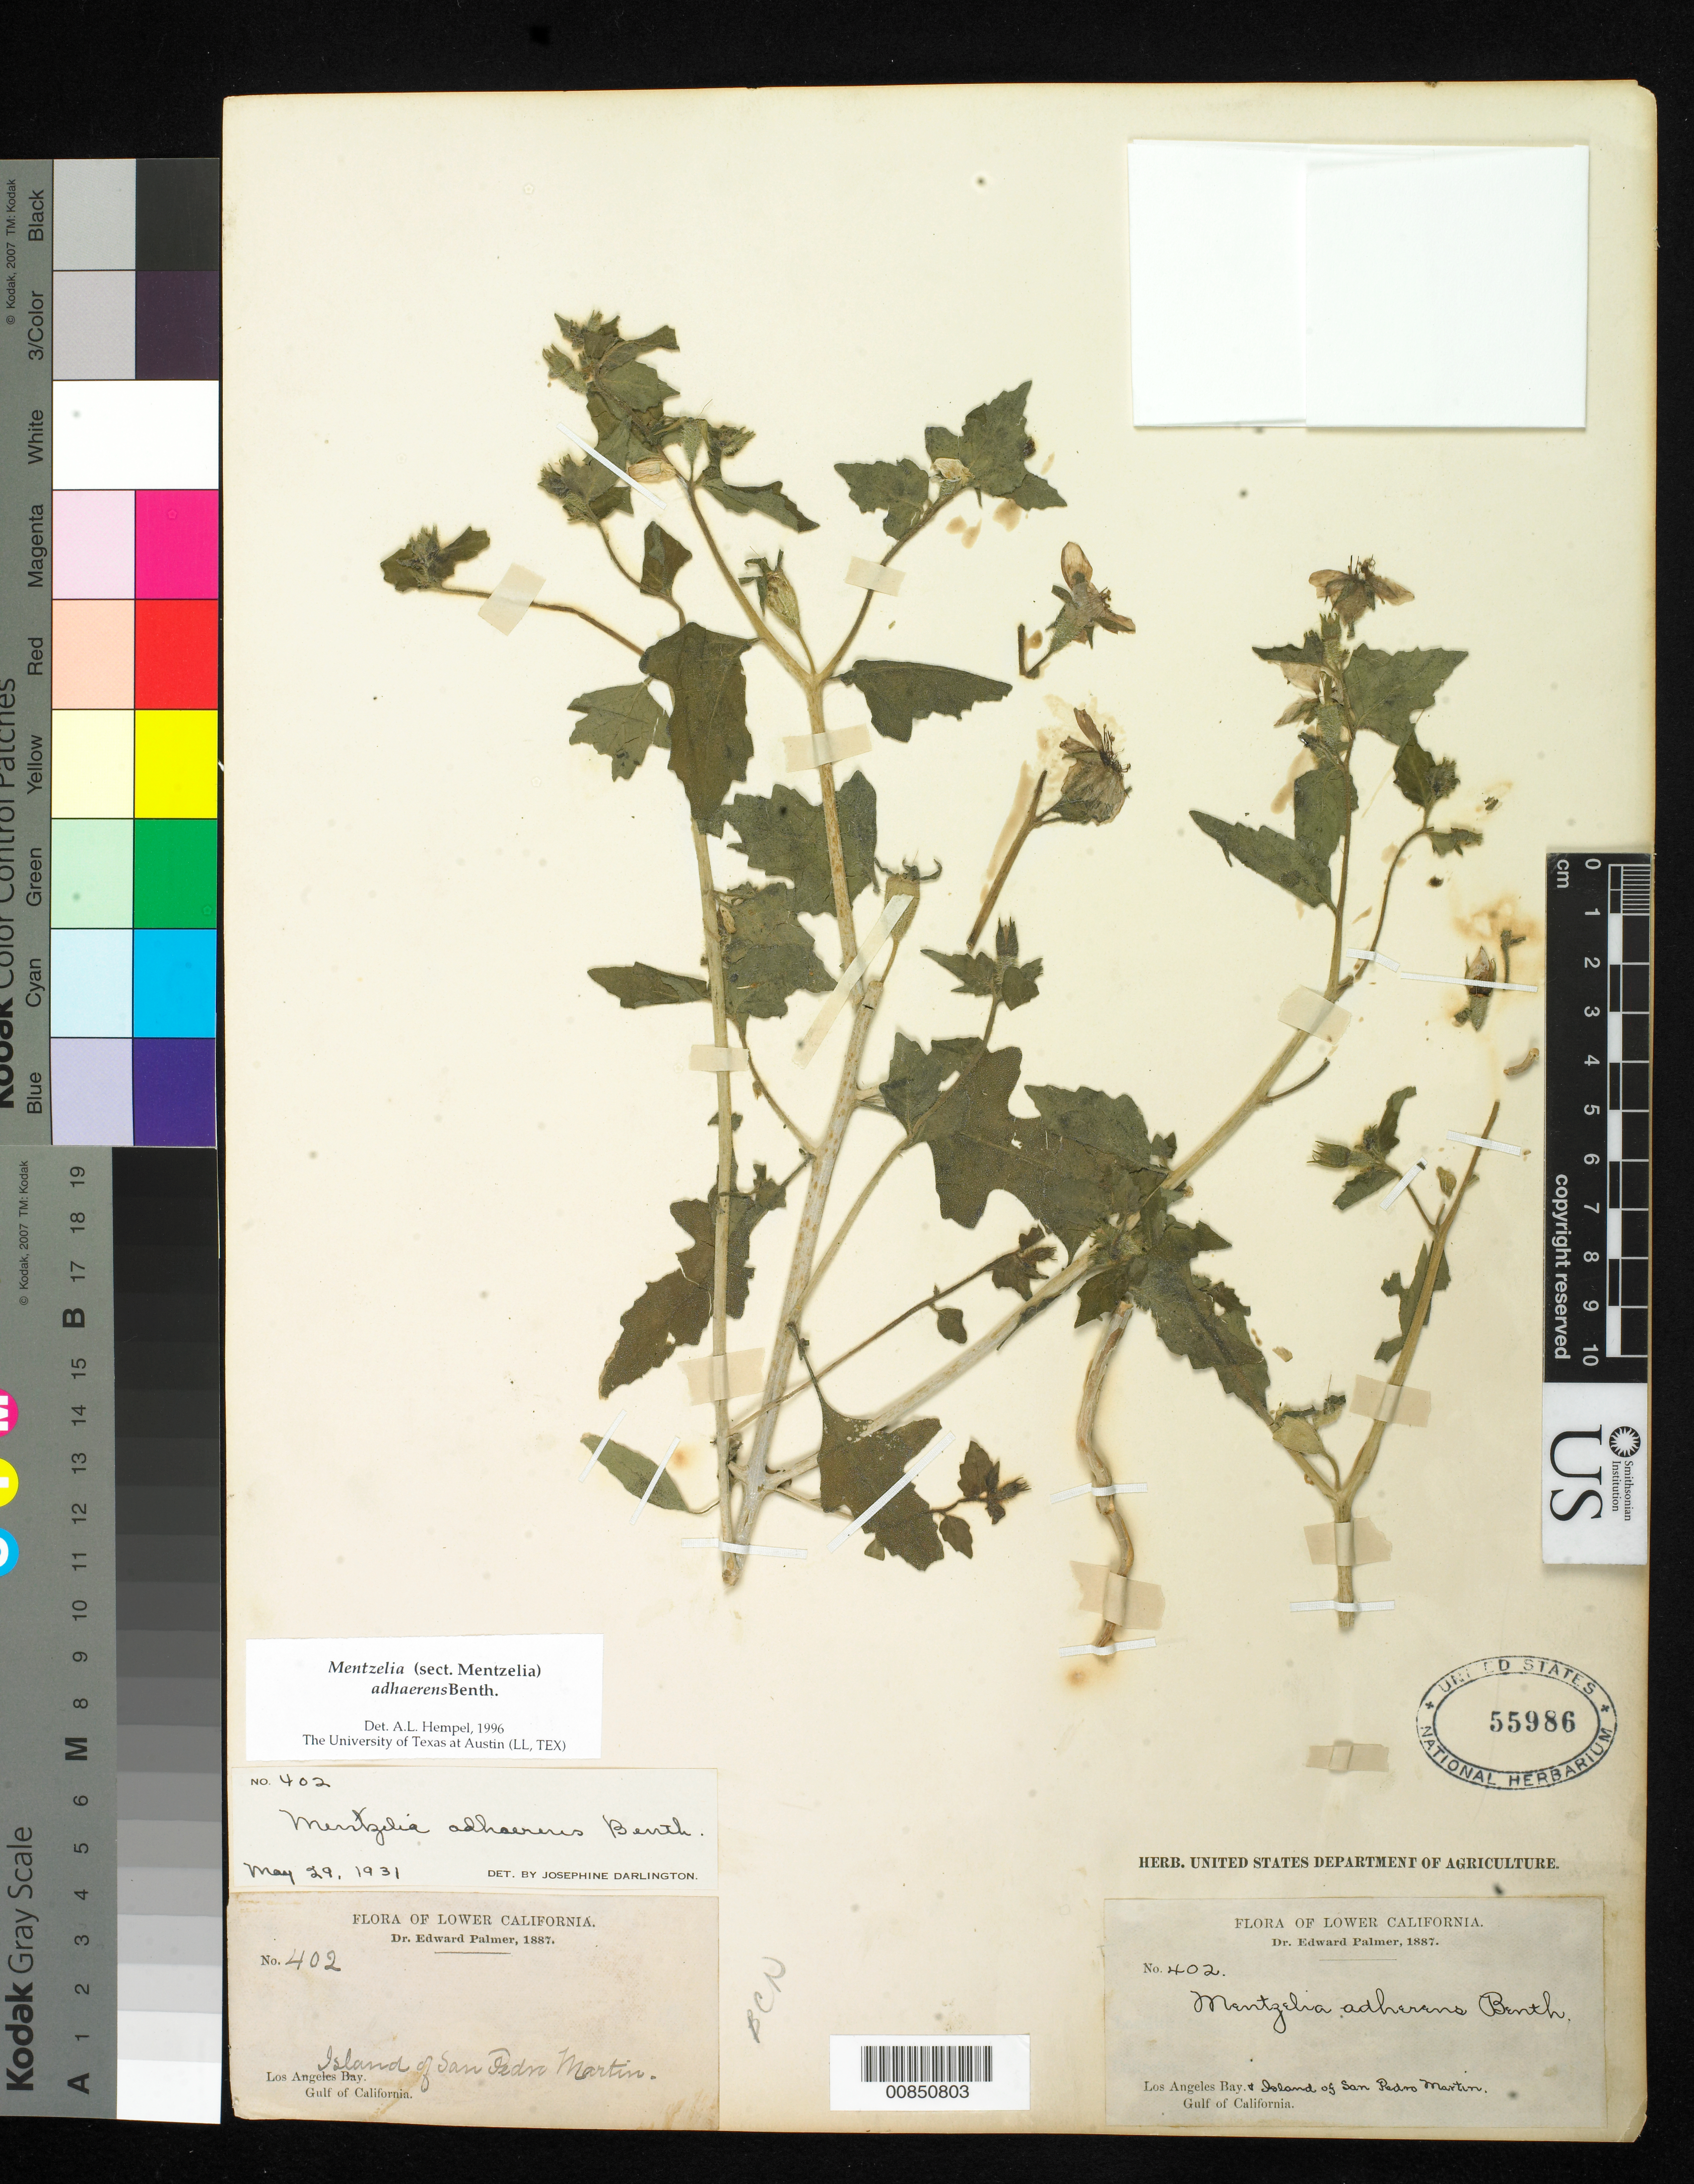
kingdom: Plantae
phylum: Tracheophyta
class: Magnoliopsida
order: Cornales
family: Loasaceae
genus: Mentzelia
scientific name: Mentzelia adhaerens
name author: Benth.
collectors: E. Palmer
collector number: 402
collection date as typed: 1887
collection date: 1887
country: Mexico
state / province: Sonora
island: San Pedro Mártir I.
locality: Island of San Pedro Mártir.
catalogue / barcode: US 55986